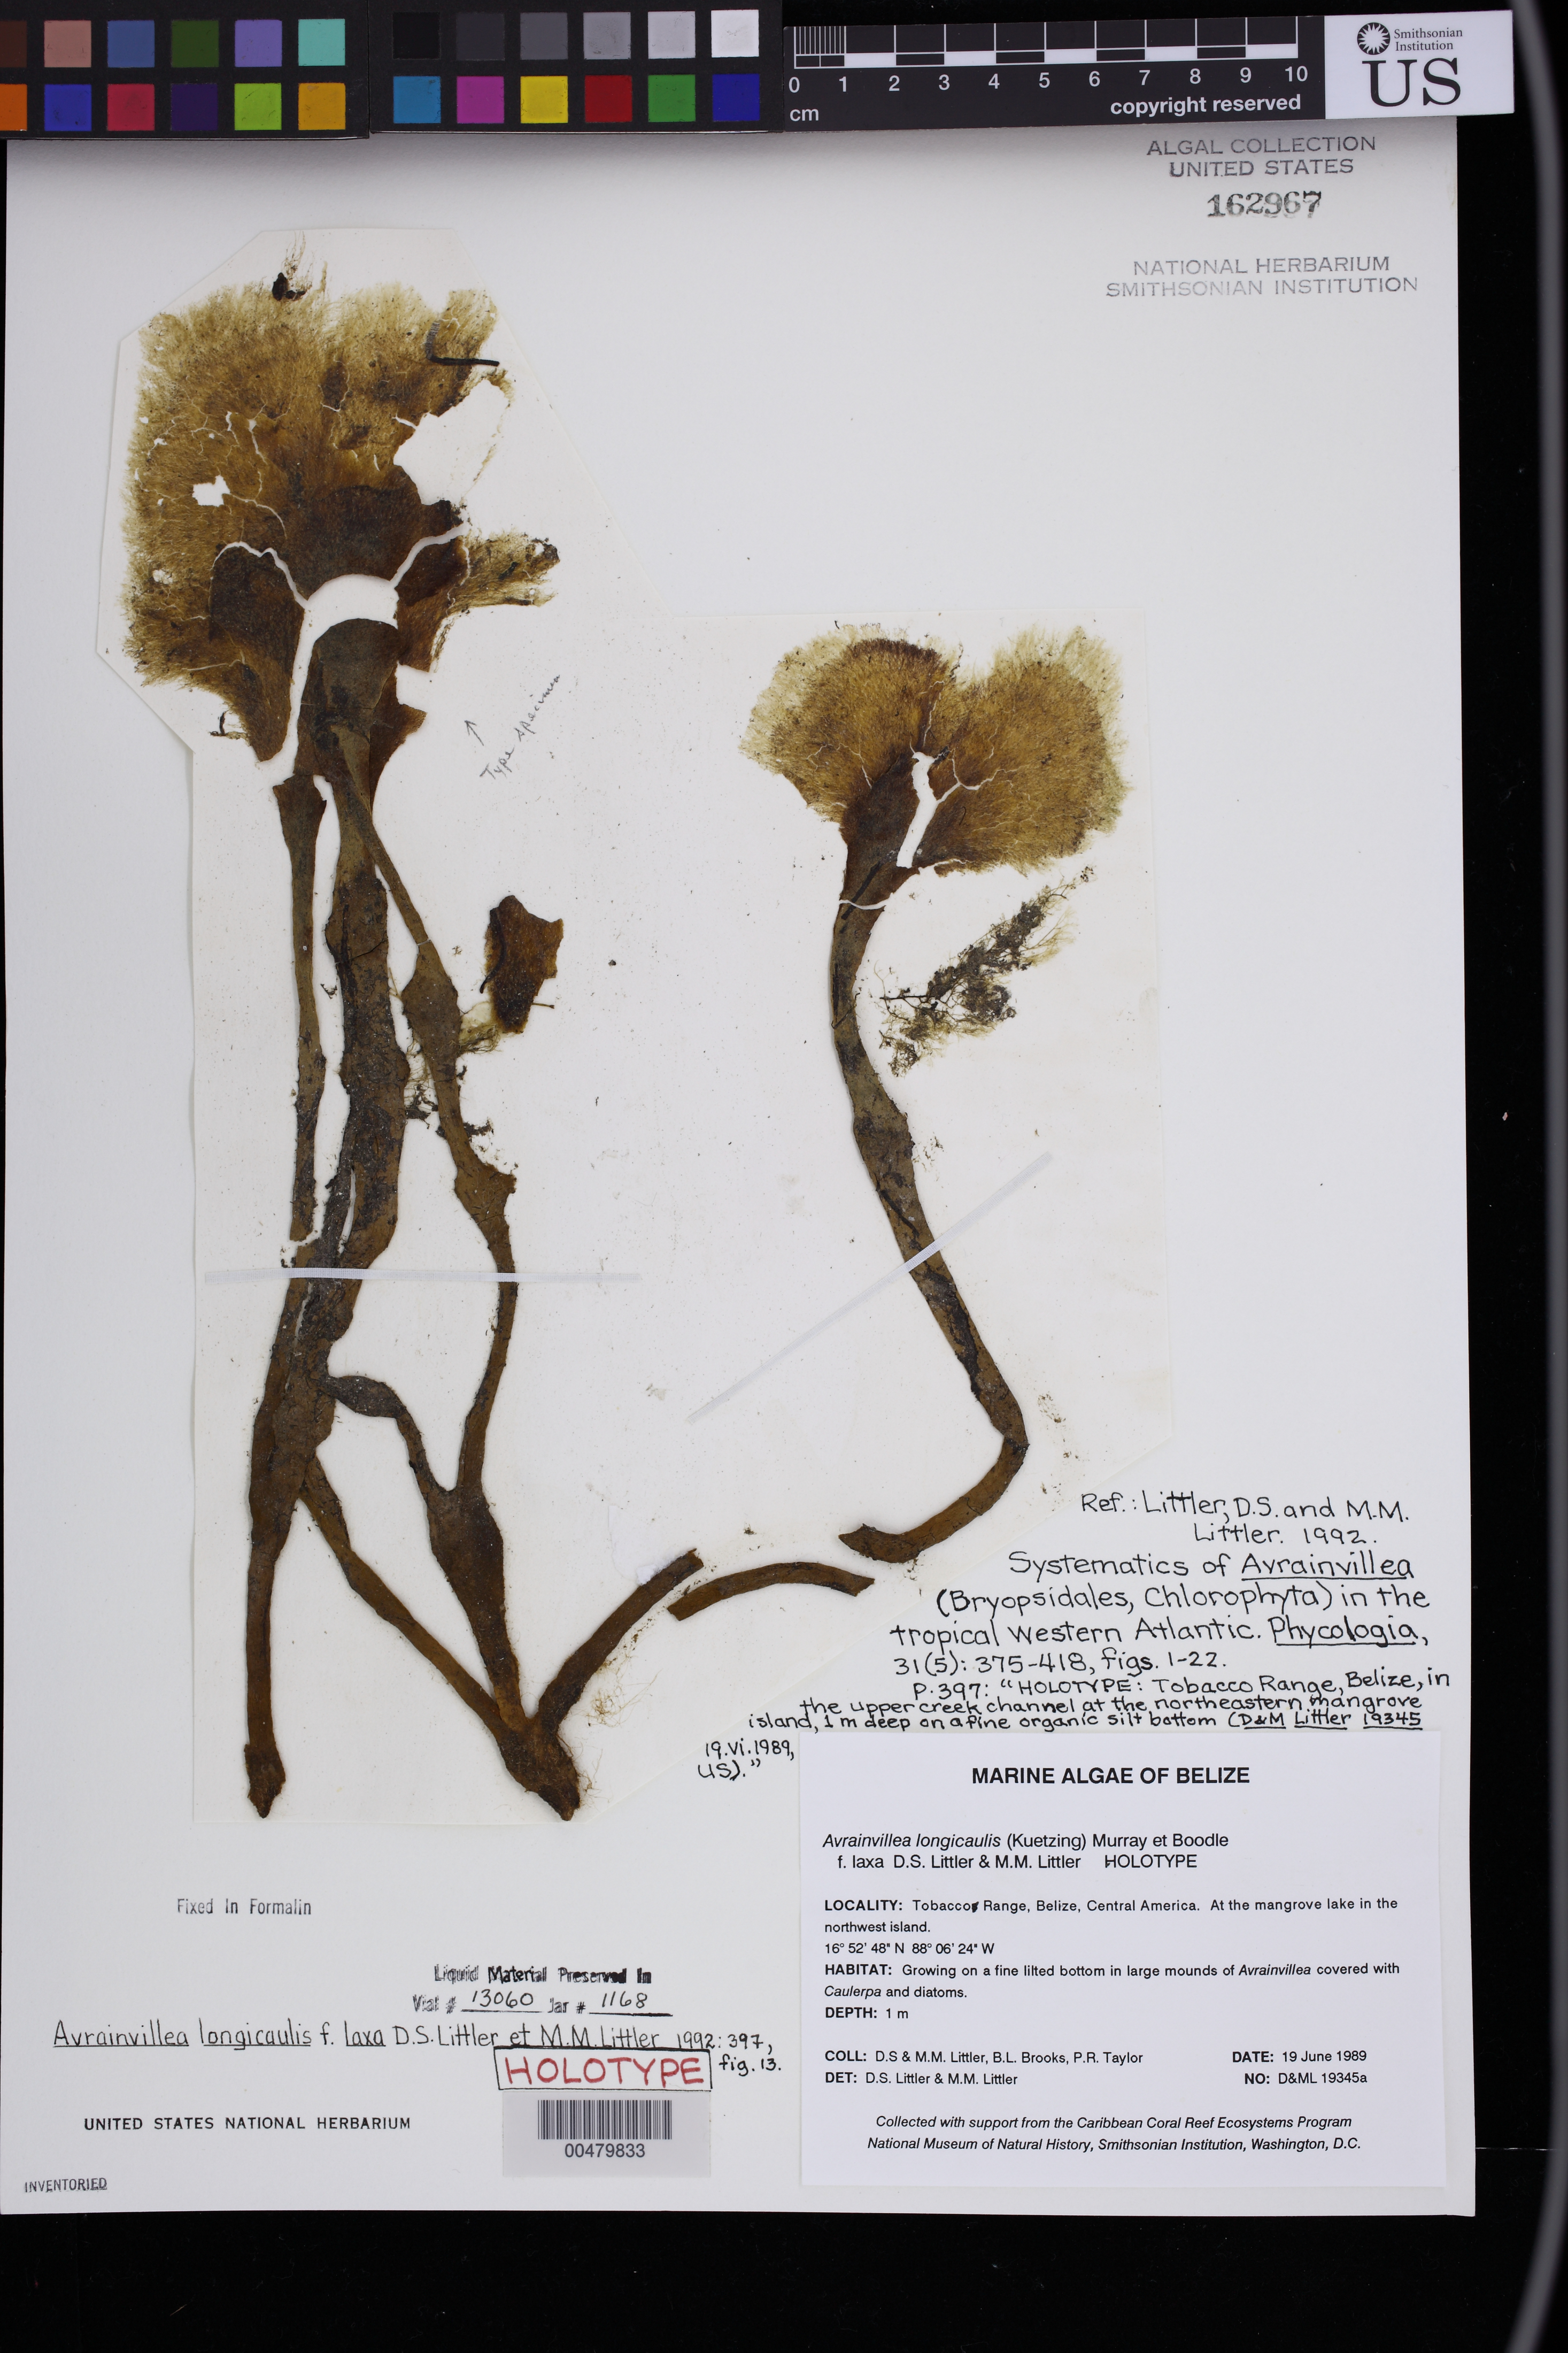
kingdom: Plantae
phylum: Chlorophyta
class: Ulvophyceae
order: Bryopsidales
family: Dichotomosiphonaceae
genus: Avrainvillea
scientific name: Avrainvillea longicaulis f. laxa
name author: D.S. Littler & Littler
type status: Holotype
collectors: D. S. Littler, M. M. Littler, B. Brooks & P. R. Taylor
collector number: D&ML 19345A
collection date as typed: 19 Jun 1989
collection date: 1989-06-19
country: Belize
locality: Tobacco Range.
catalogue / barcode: US 162967